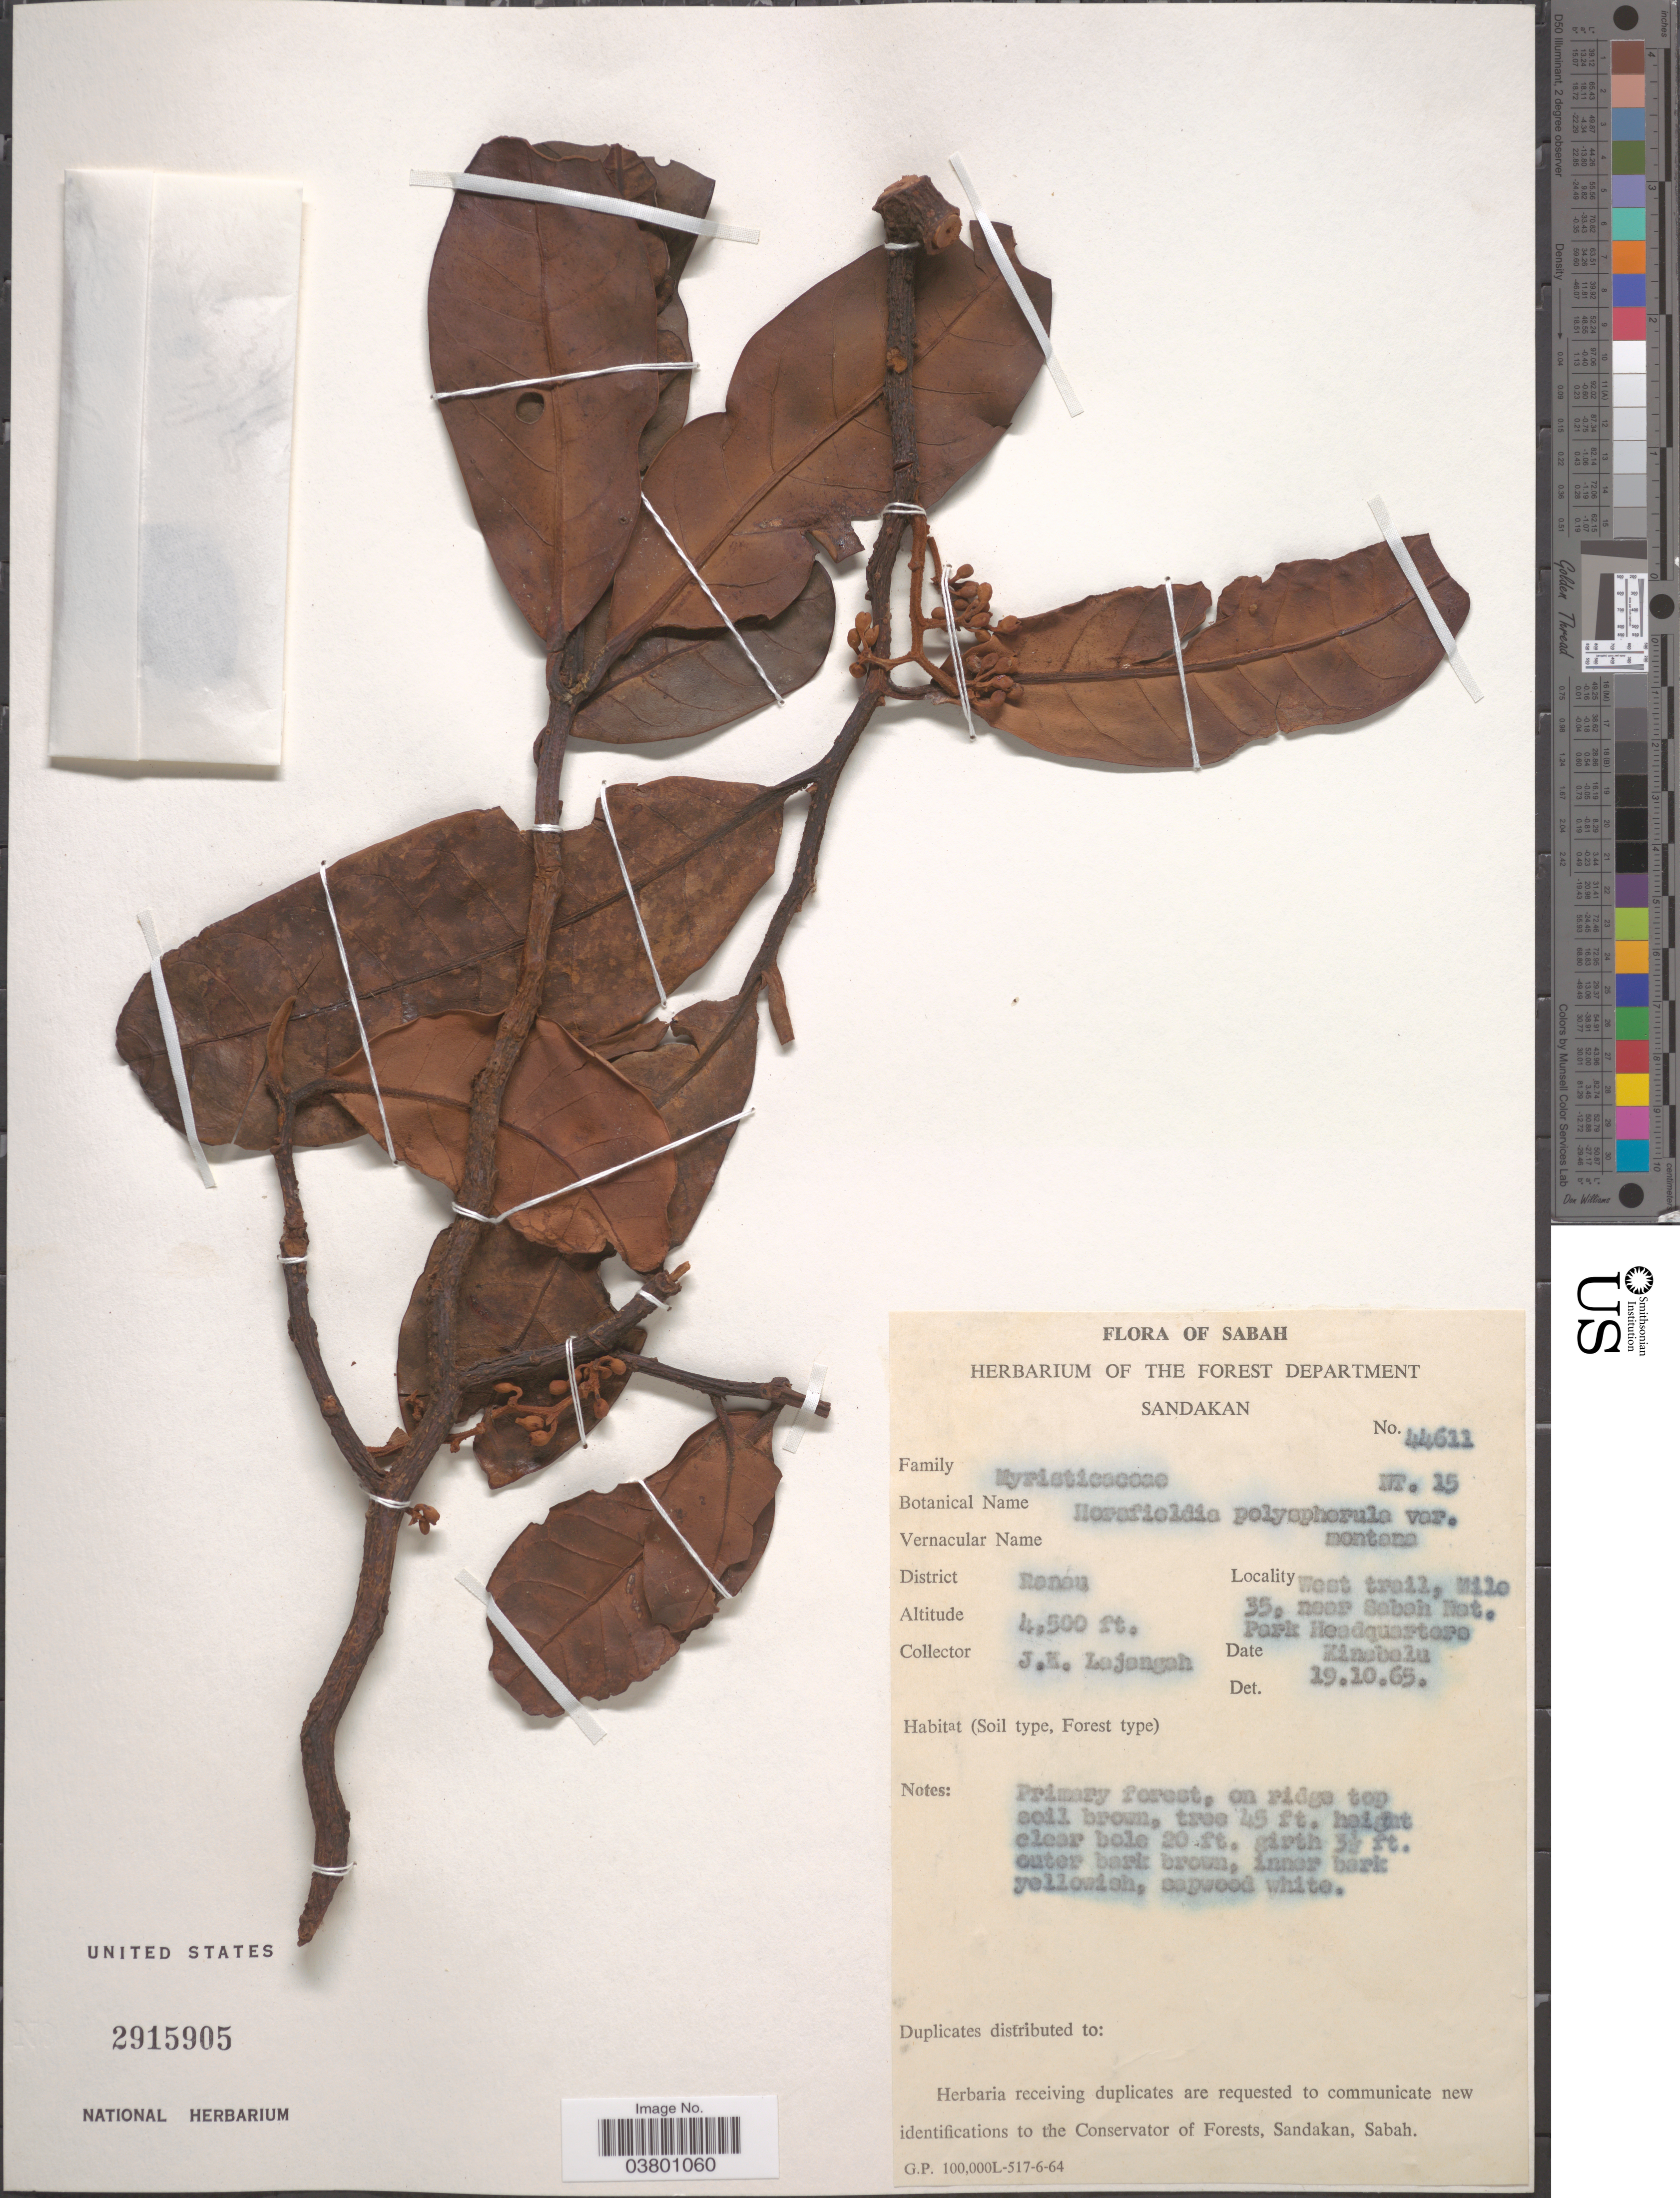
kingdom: Plantae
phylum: Tracheophyta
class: Magnoliopsida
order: Magnoliales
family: Myristicaceae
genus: Horsfieldia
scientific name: Horsfieldia montana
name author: Airy Shaw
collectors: J.K. Lajangah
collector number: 44611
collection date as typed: Transcribed d/m/y: 19/10/65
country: Malaysia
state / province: Sabah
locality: Sandakan [unsure placement] District Renau. West trail, Milo 35, near Sabah Nat. Park Headquarters Kinabalu.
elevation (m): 1372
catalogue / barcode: US 2915905